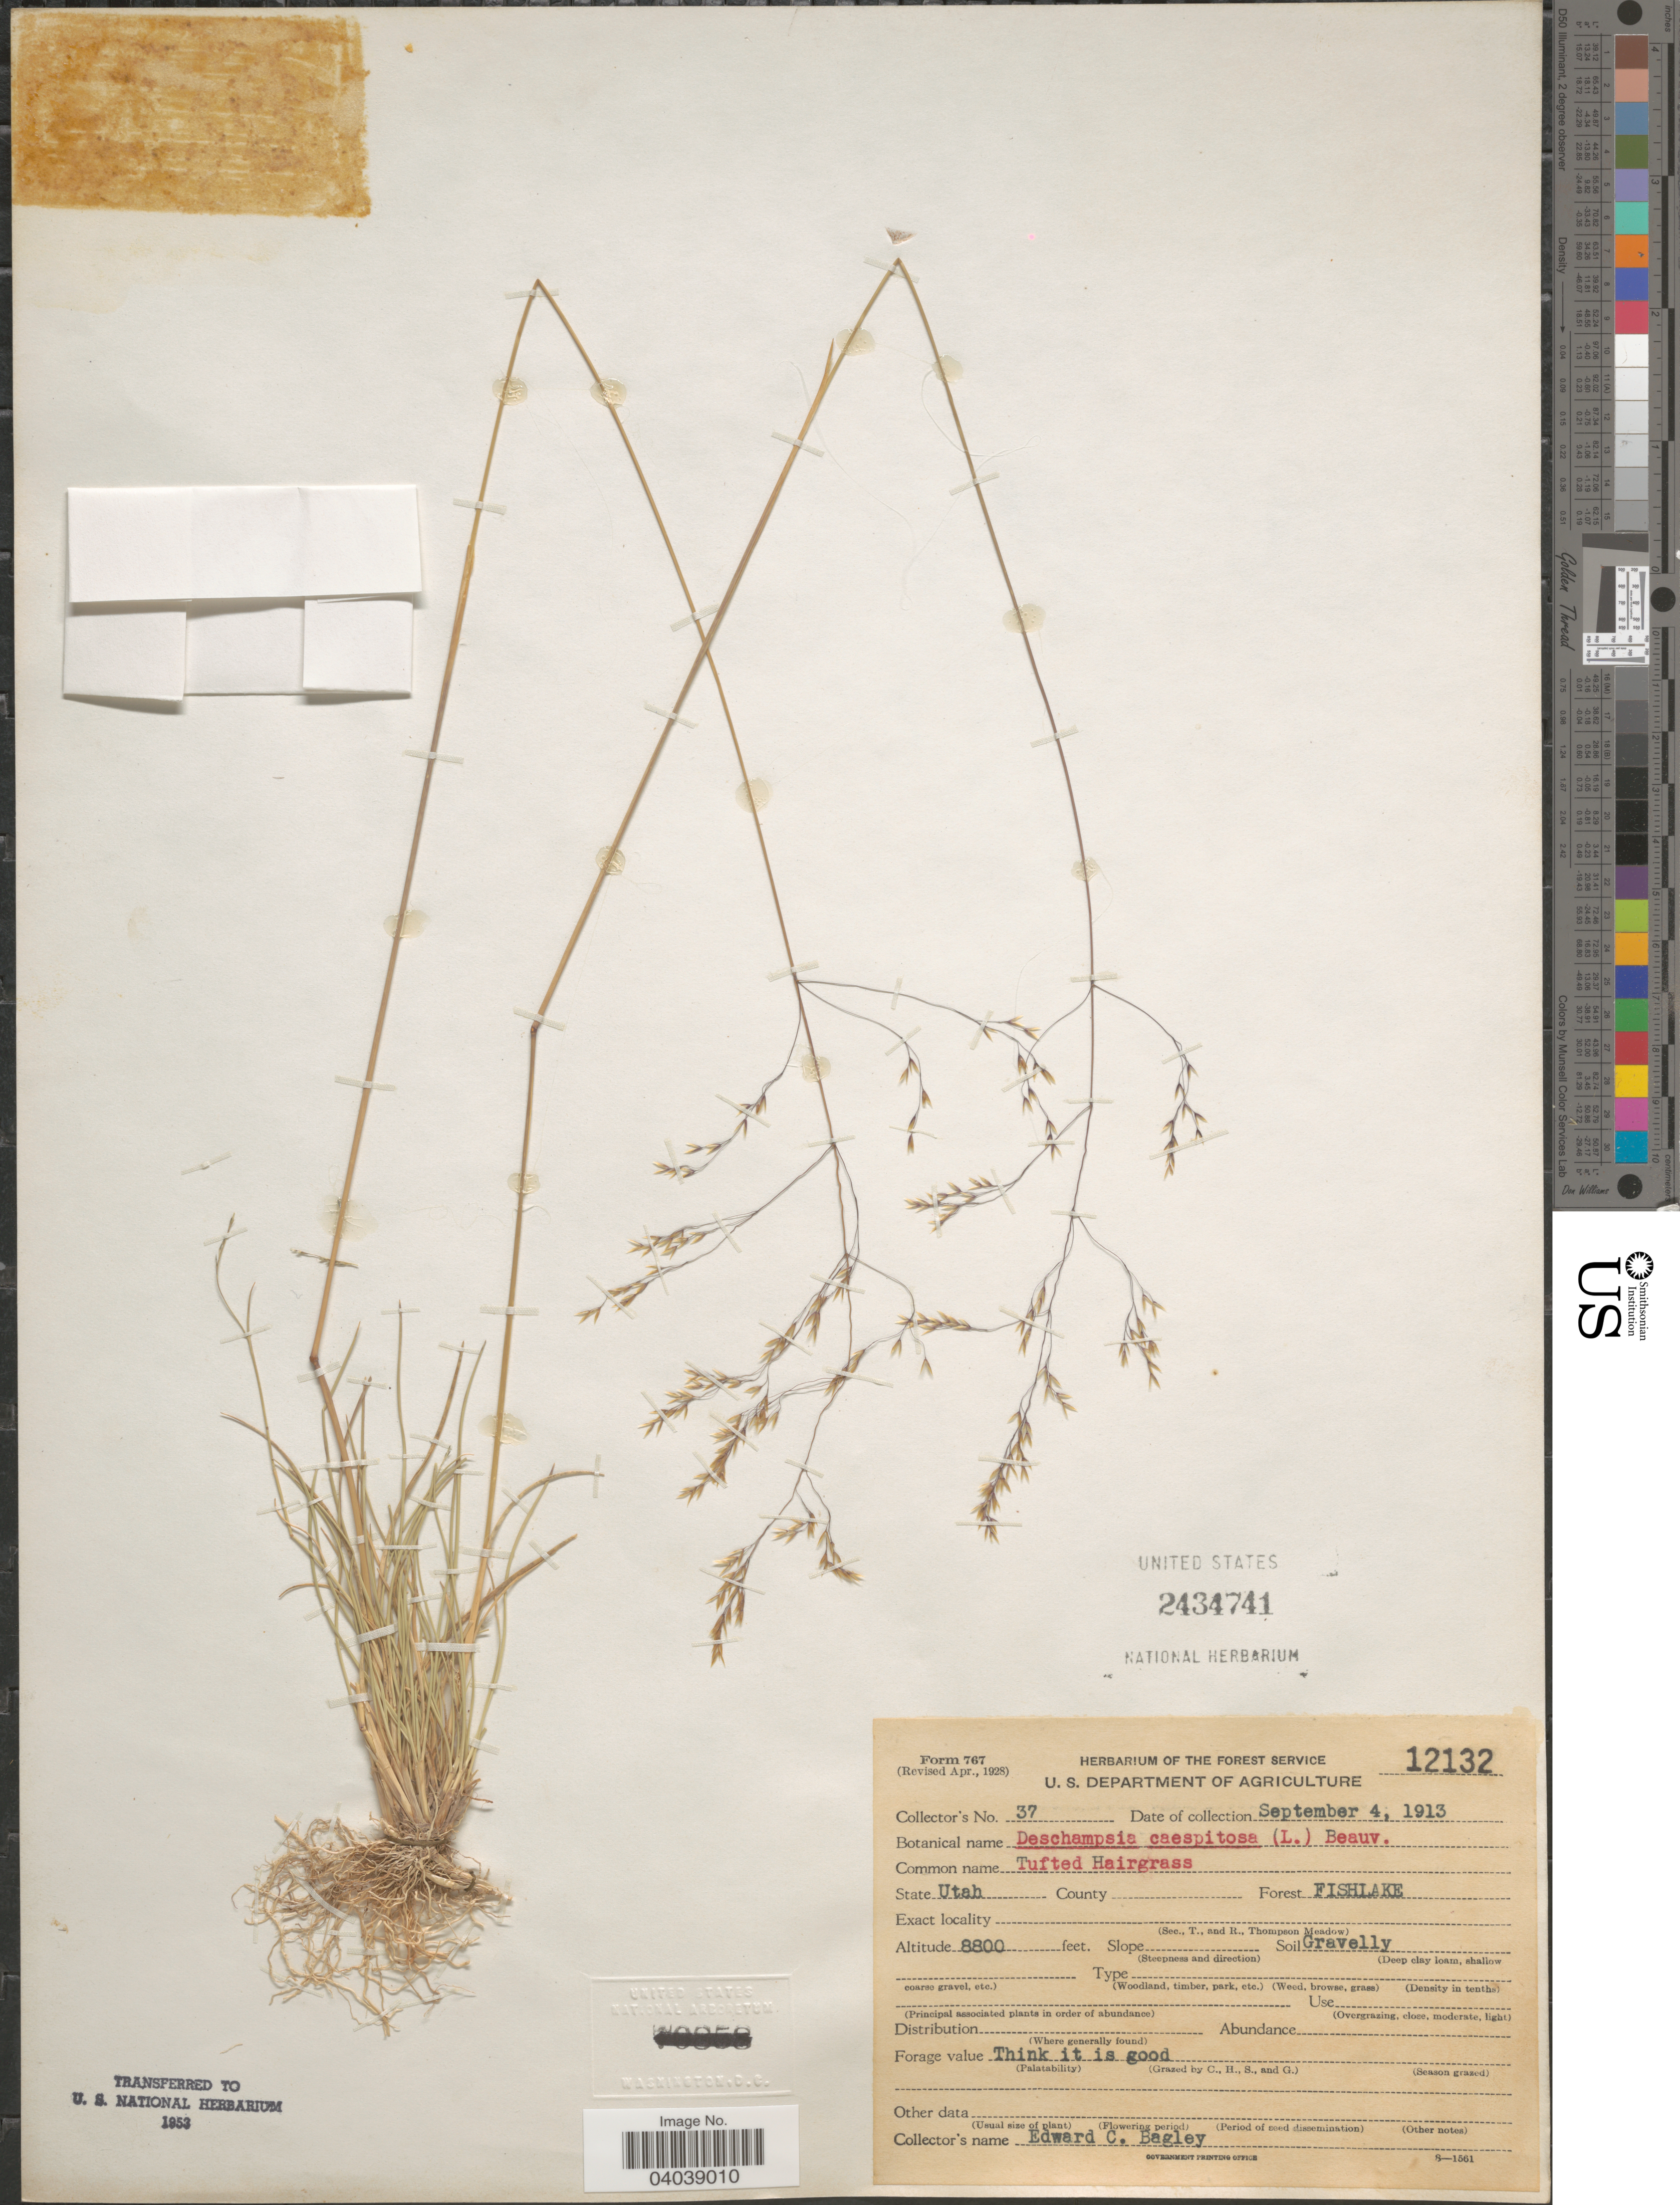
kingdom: Plantae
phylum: Tracheophyta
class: Liliopsida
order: Poales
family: Poaceae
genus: Deschampsia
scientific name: Deschampsia cespitosa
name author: (L.) P. Beauv.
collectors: E. Bagley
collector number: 37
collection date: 1913-09-04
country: United States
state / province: Utah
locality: Forest Fishlake.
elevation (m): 2682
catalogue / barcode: US 2434741